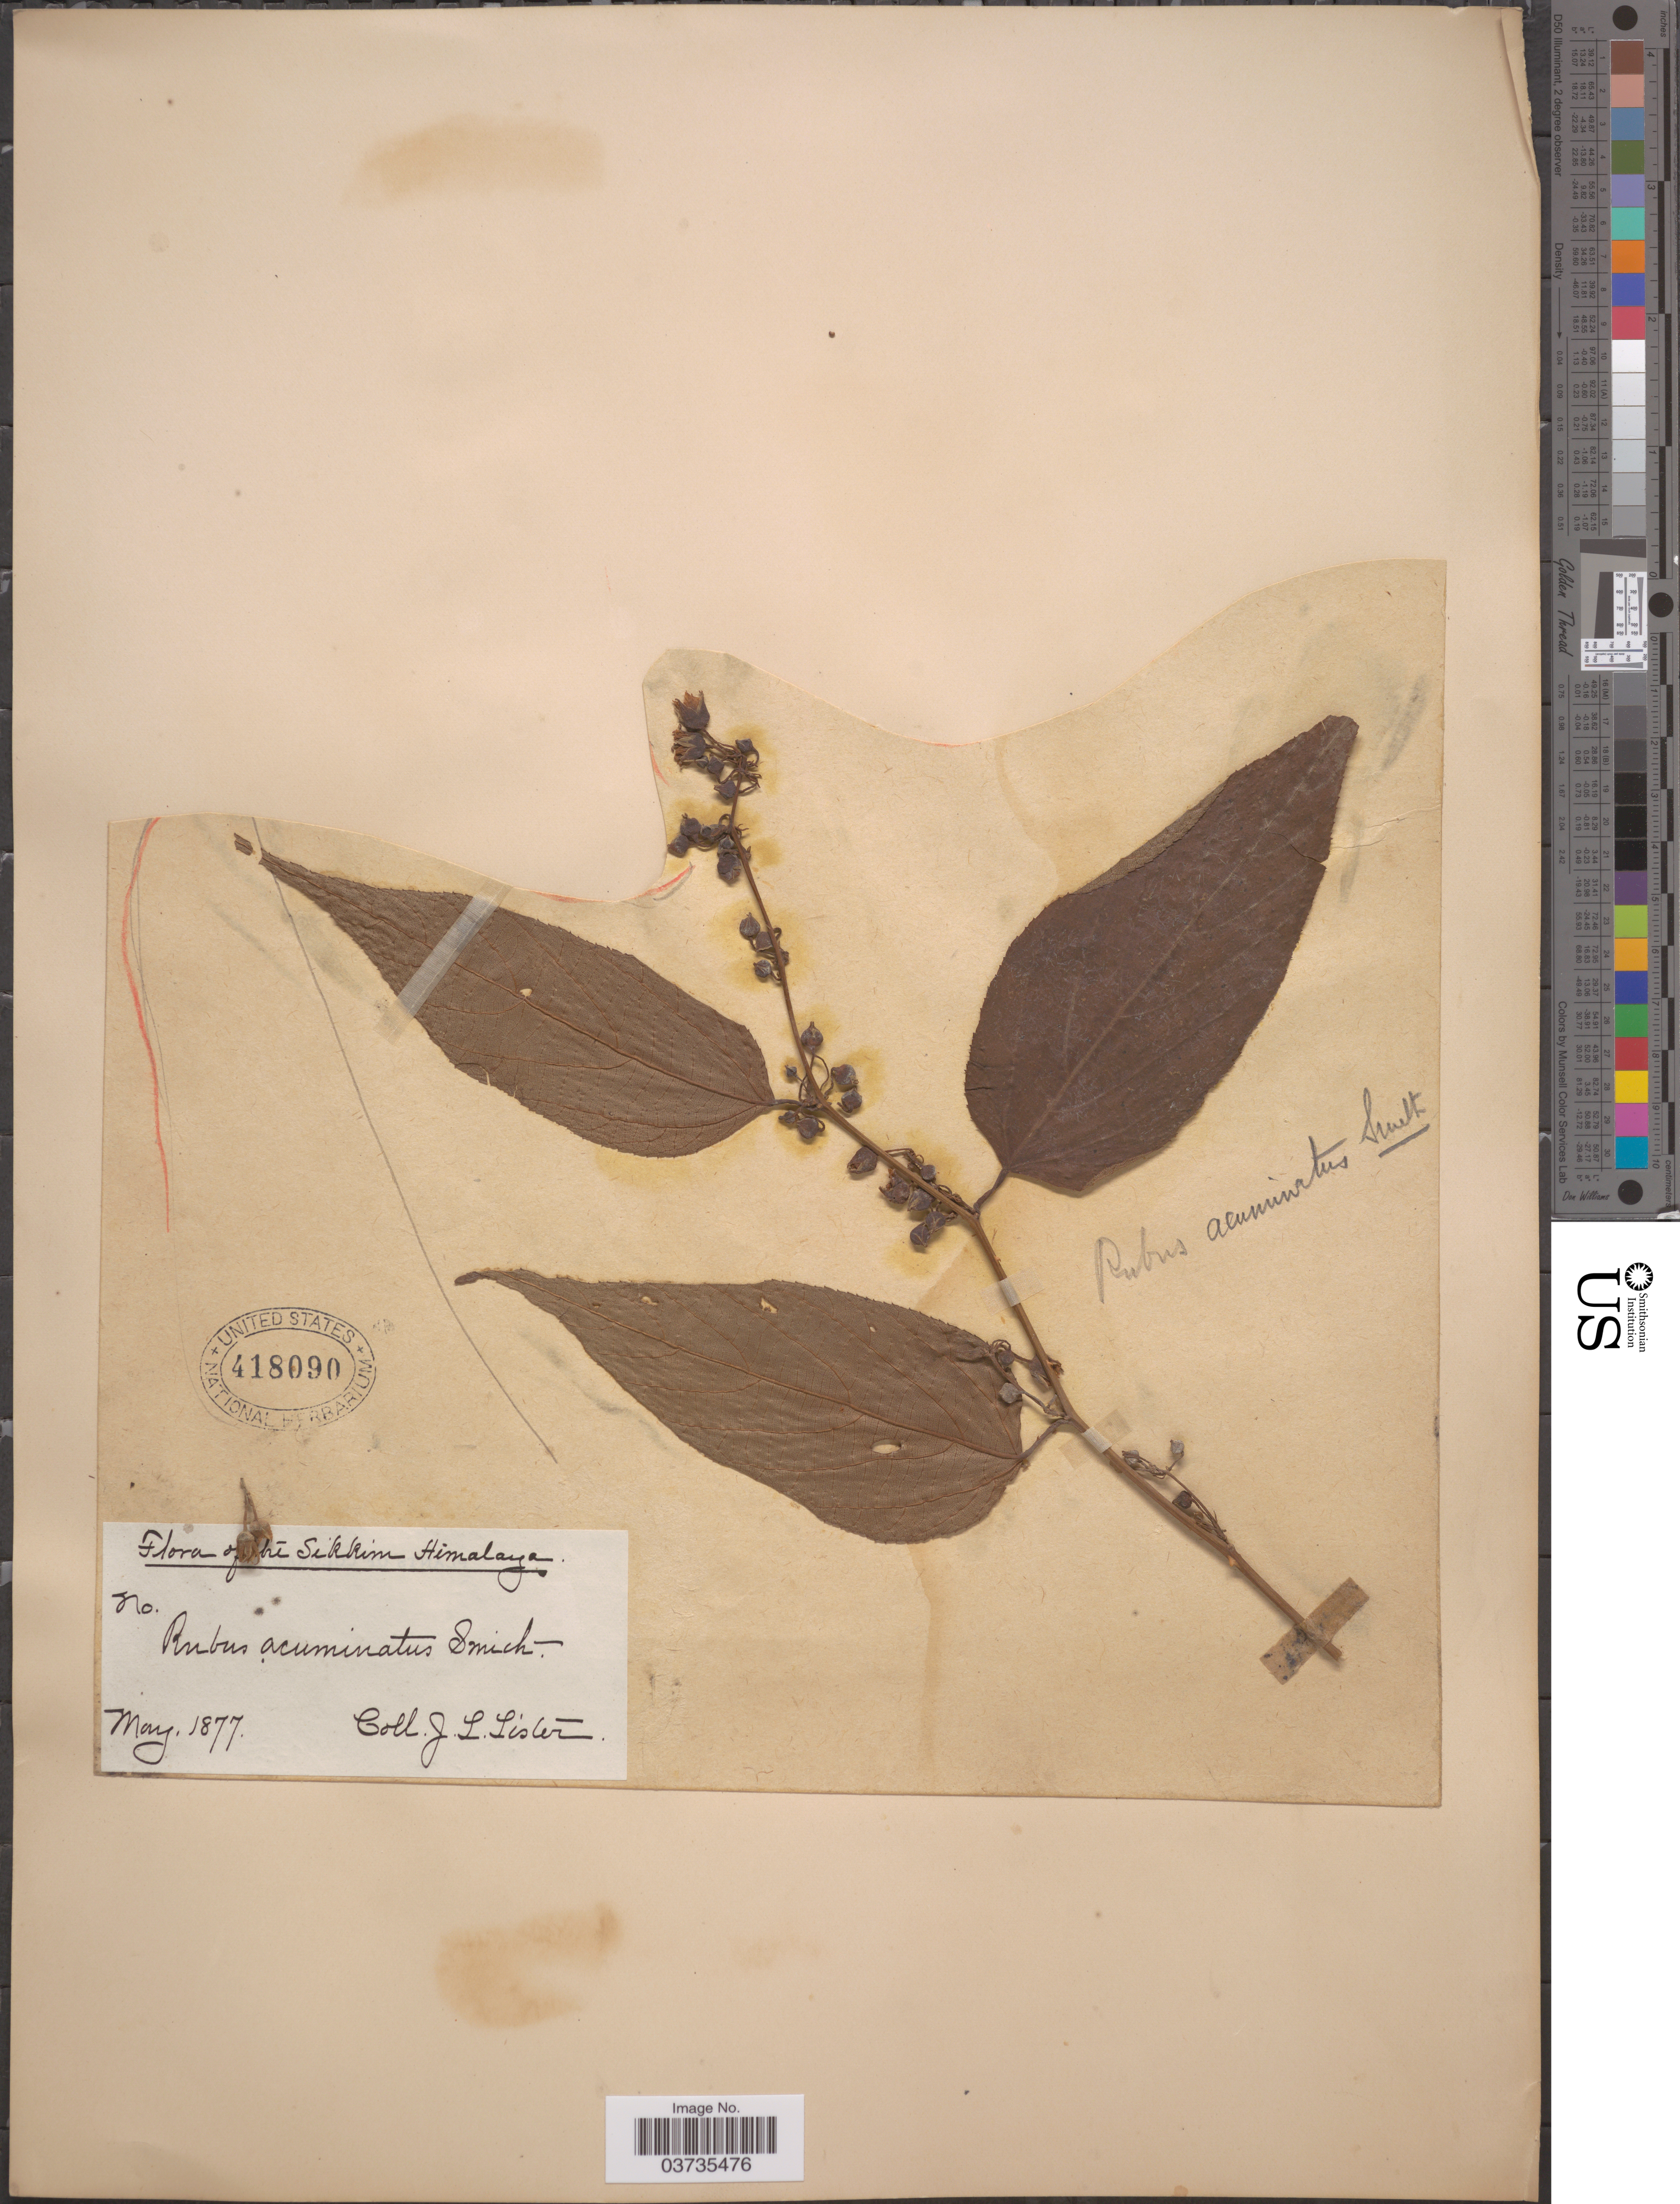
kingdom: Plantae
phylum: Tracheophyta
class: Magnoliopsida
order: Rosales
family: Rosaceae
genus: Rubus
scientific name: Rubus acuminatus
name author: Sm.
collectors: J. Lister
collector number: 810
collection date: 1877-05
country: India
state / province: Sikkim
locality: The Sikkim Himalaya.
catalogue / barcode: US 418090